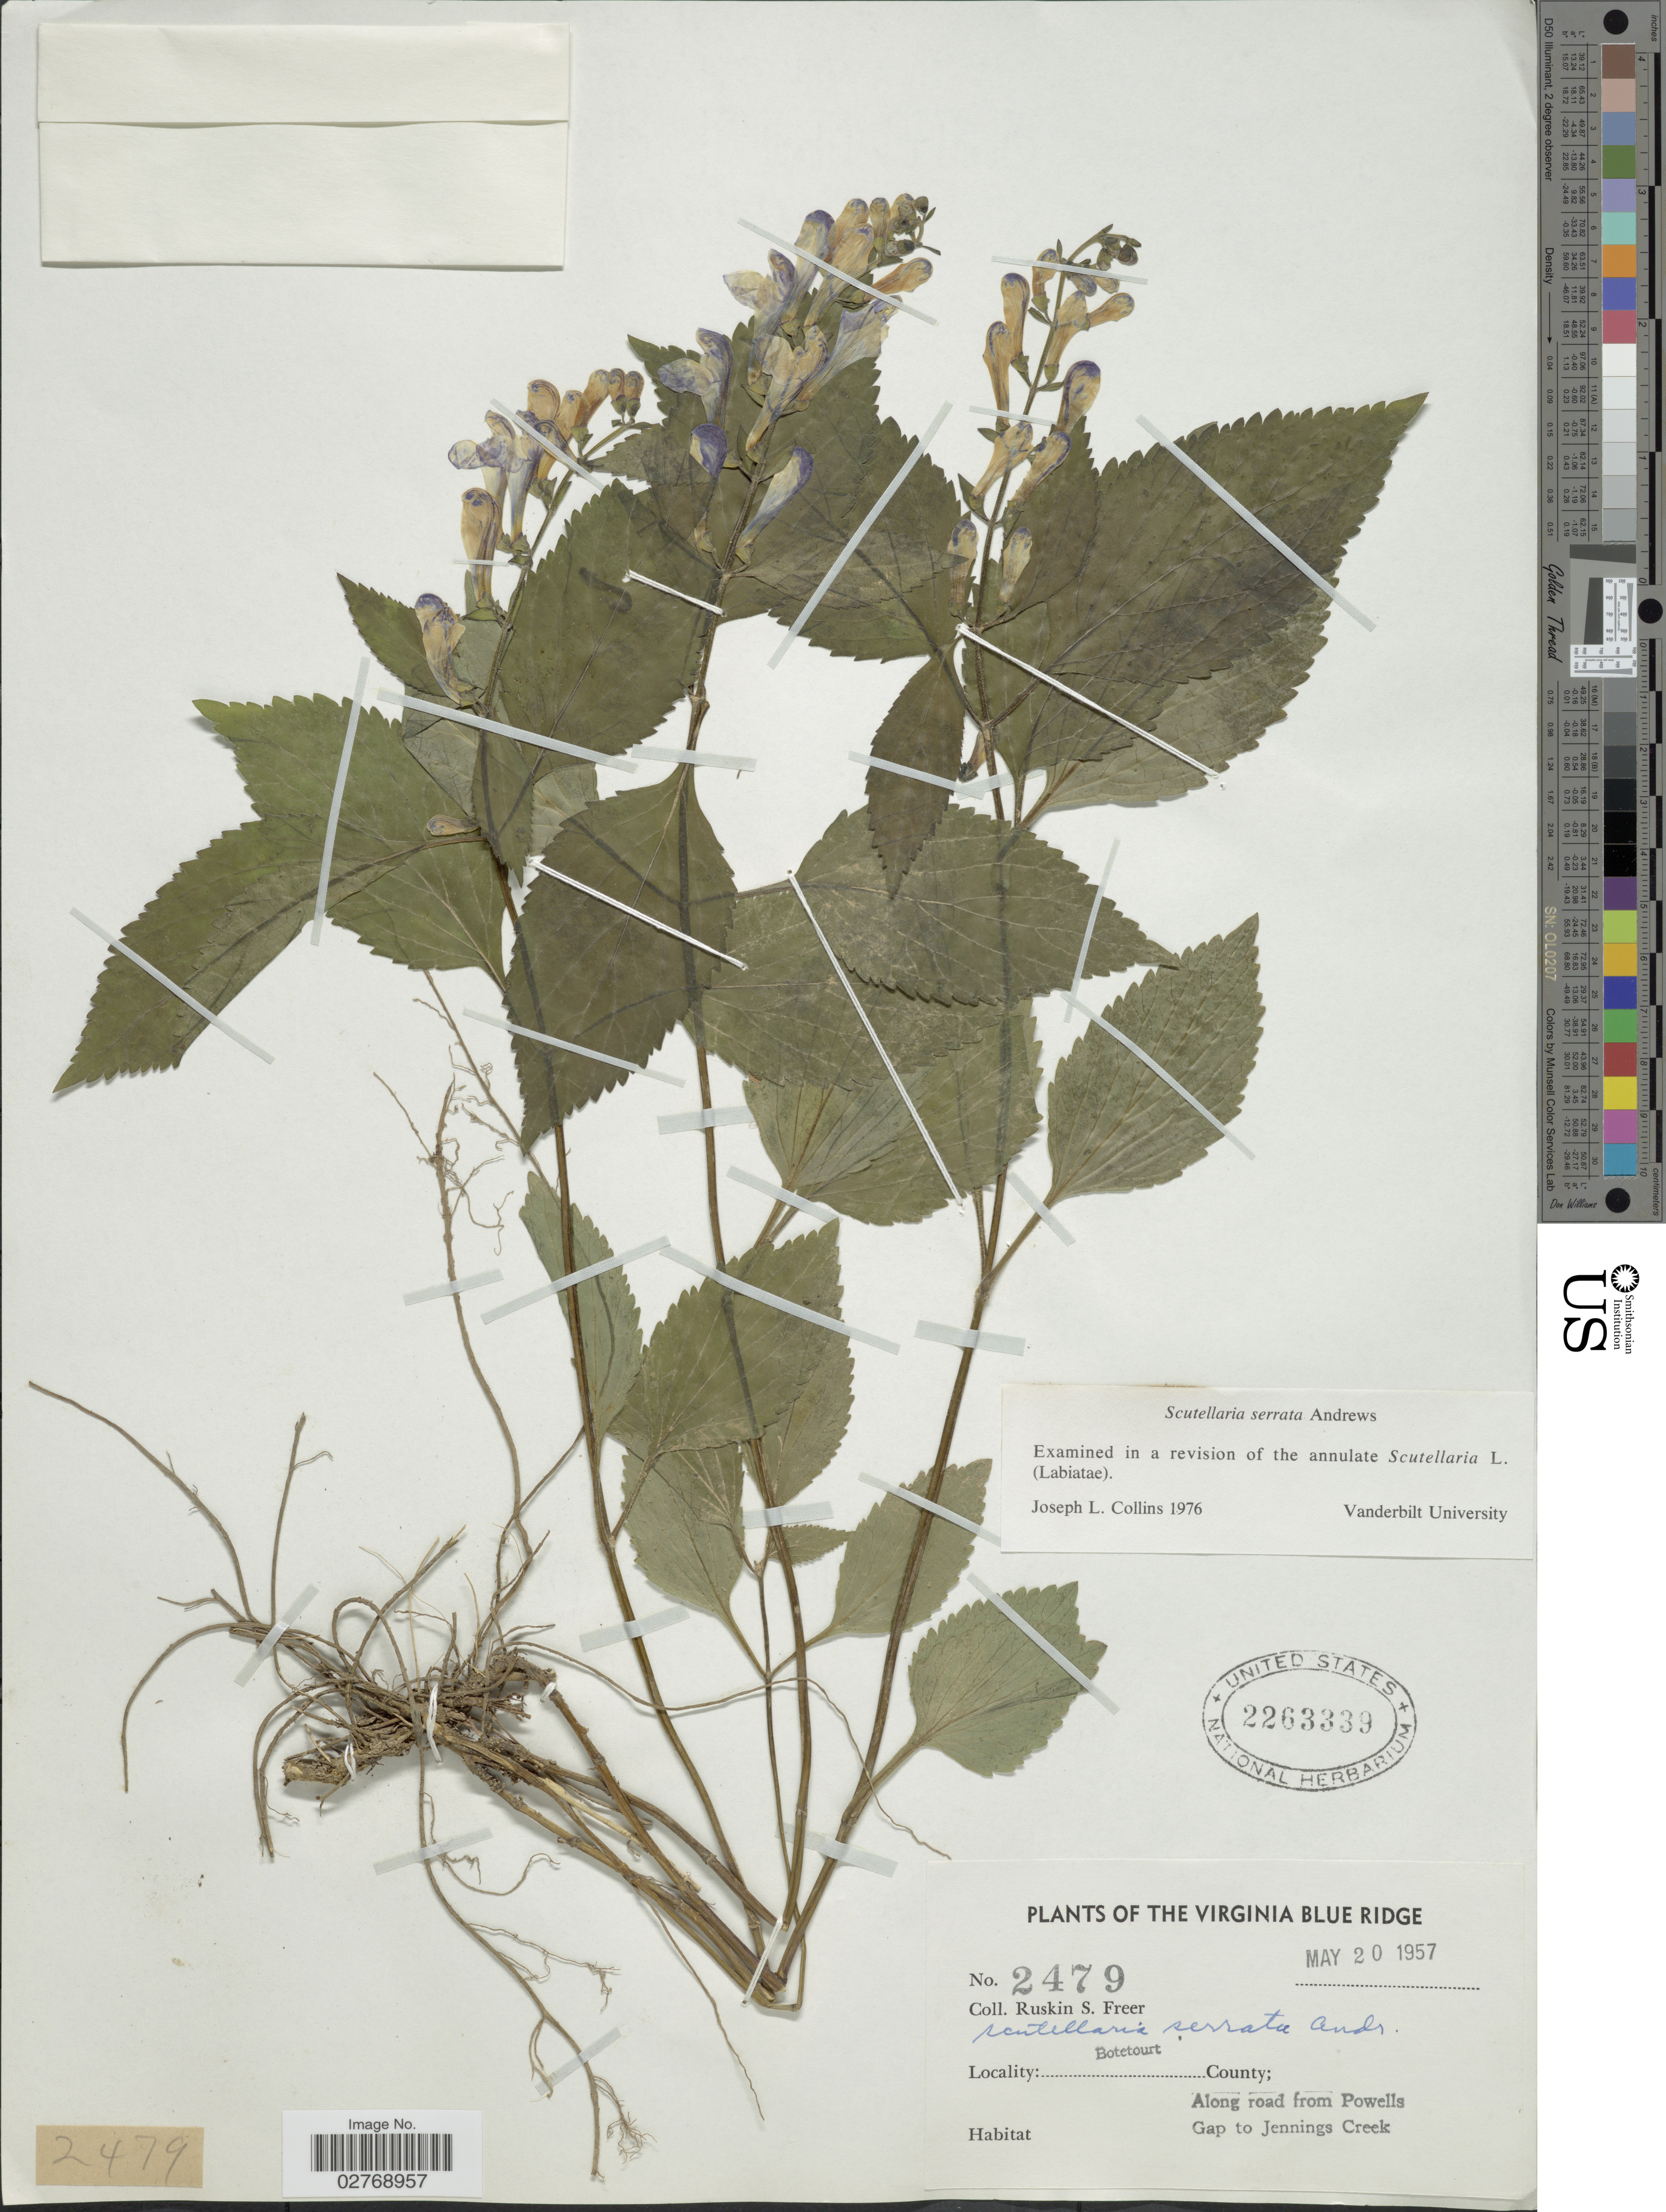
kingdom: Plantae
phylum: Tracheophyta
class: Magnoliopsida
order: Lamiales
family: Lamiaceae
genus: Scutellaria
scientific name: Scutellaria serrata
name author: Andrews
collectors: R. Freer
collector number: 2479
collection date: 1957-05-20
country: United States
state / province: Virginia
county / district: Botetourt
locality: The Virginia Blue Ridge. Botetourt County; Along road from Powells Gap to Jennings Creek.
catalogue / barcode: US 2263339